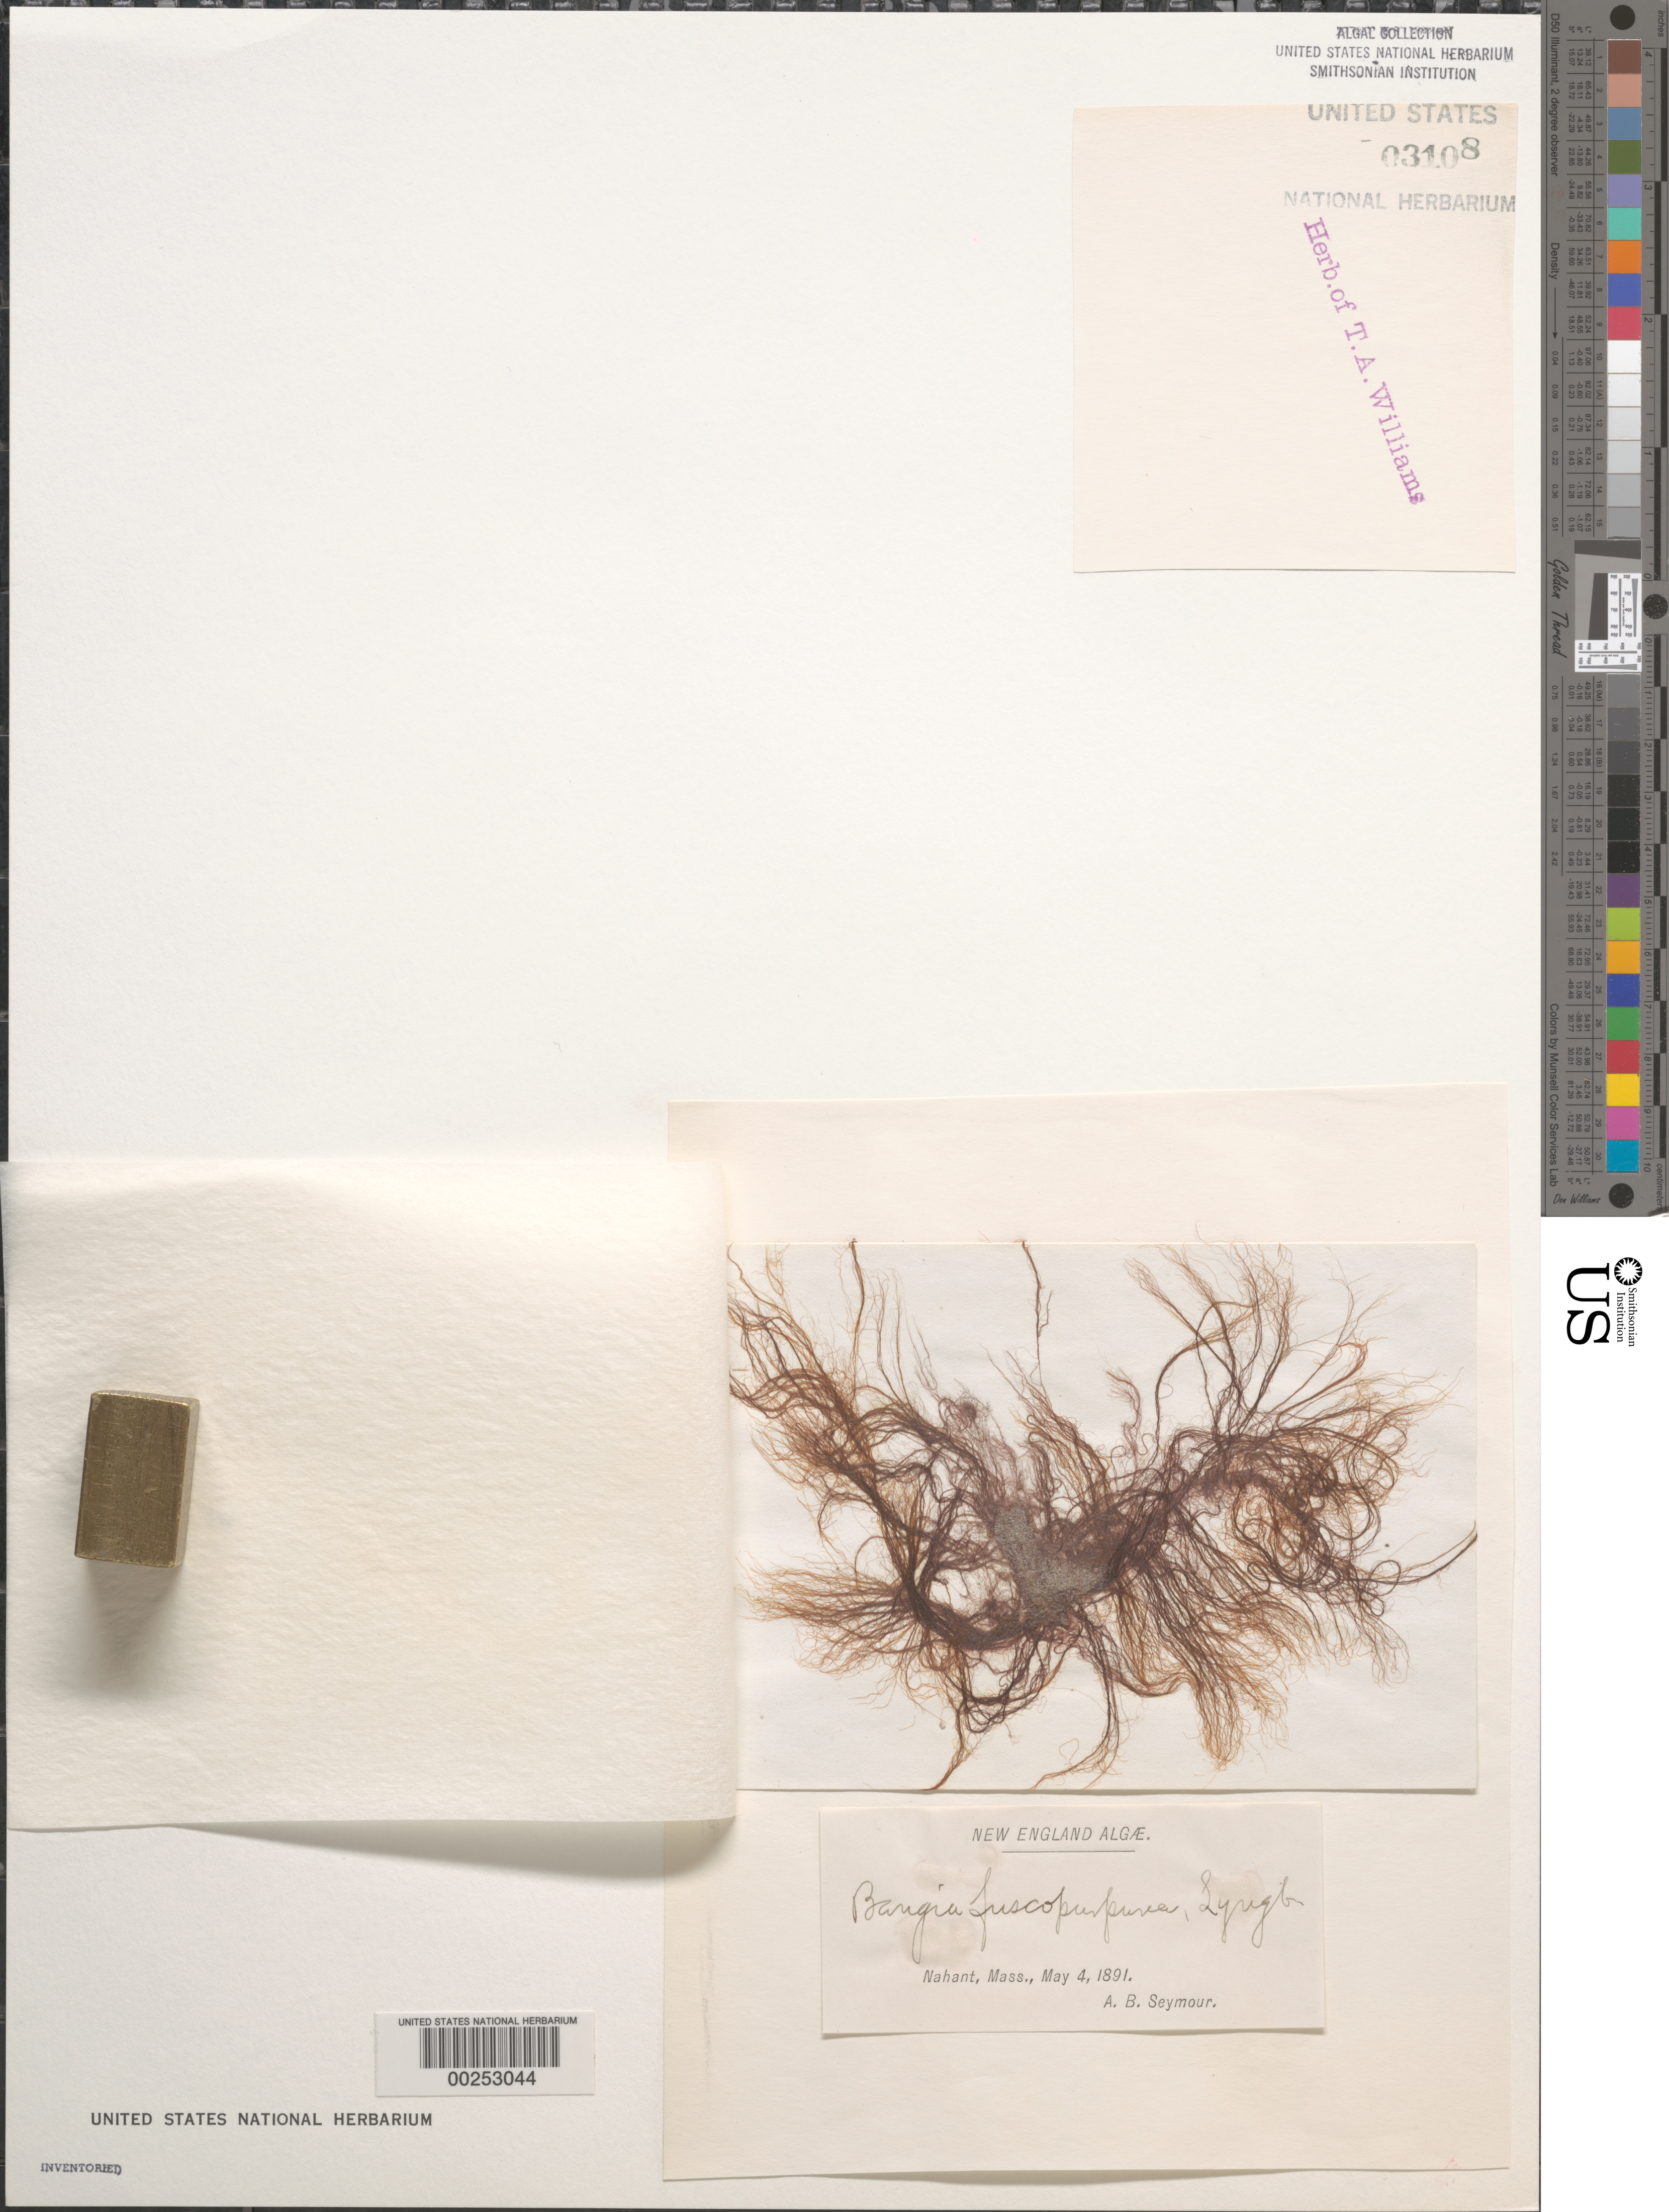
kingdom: Plantae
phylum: Rhodophyta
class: Bangiophyceae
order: Bangiales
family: Bangiaceae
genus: Bangia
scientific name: Bangia fuscopurpurea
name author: (Dillwyn) Lyngb.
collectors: A. Seymour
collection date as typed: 04 May 1891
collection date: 1891-05-04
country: United States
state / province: Massachusetts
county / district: Essex County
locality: Nahant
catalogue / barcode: US 3108